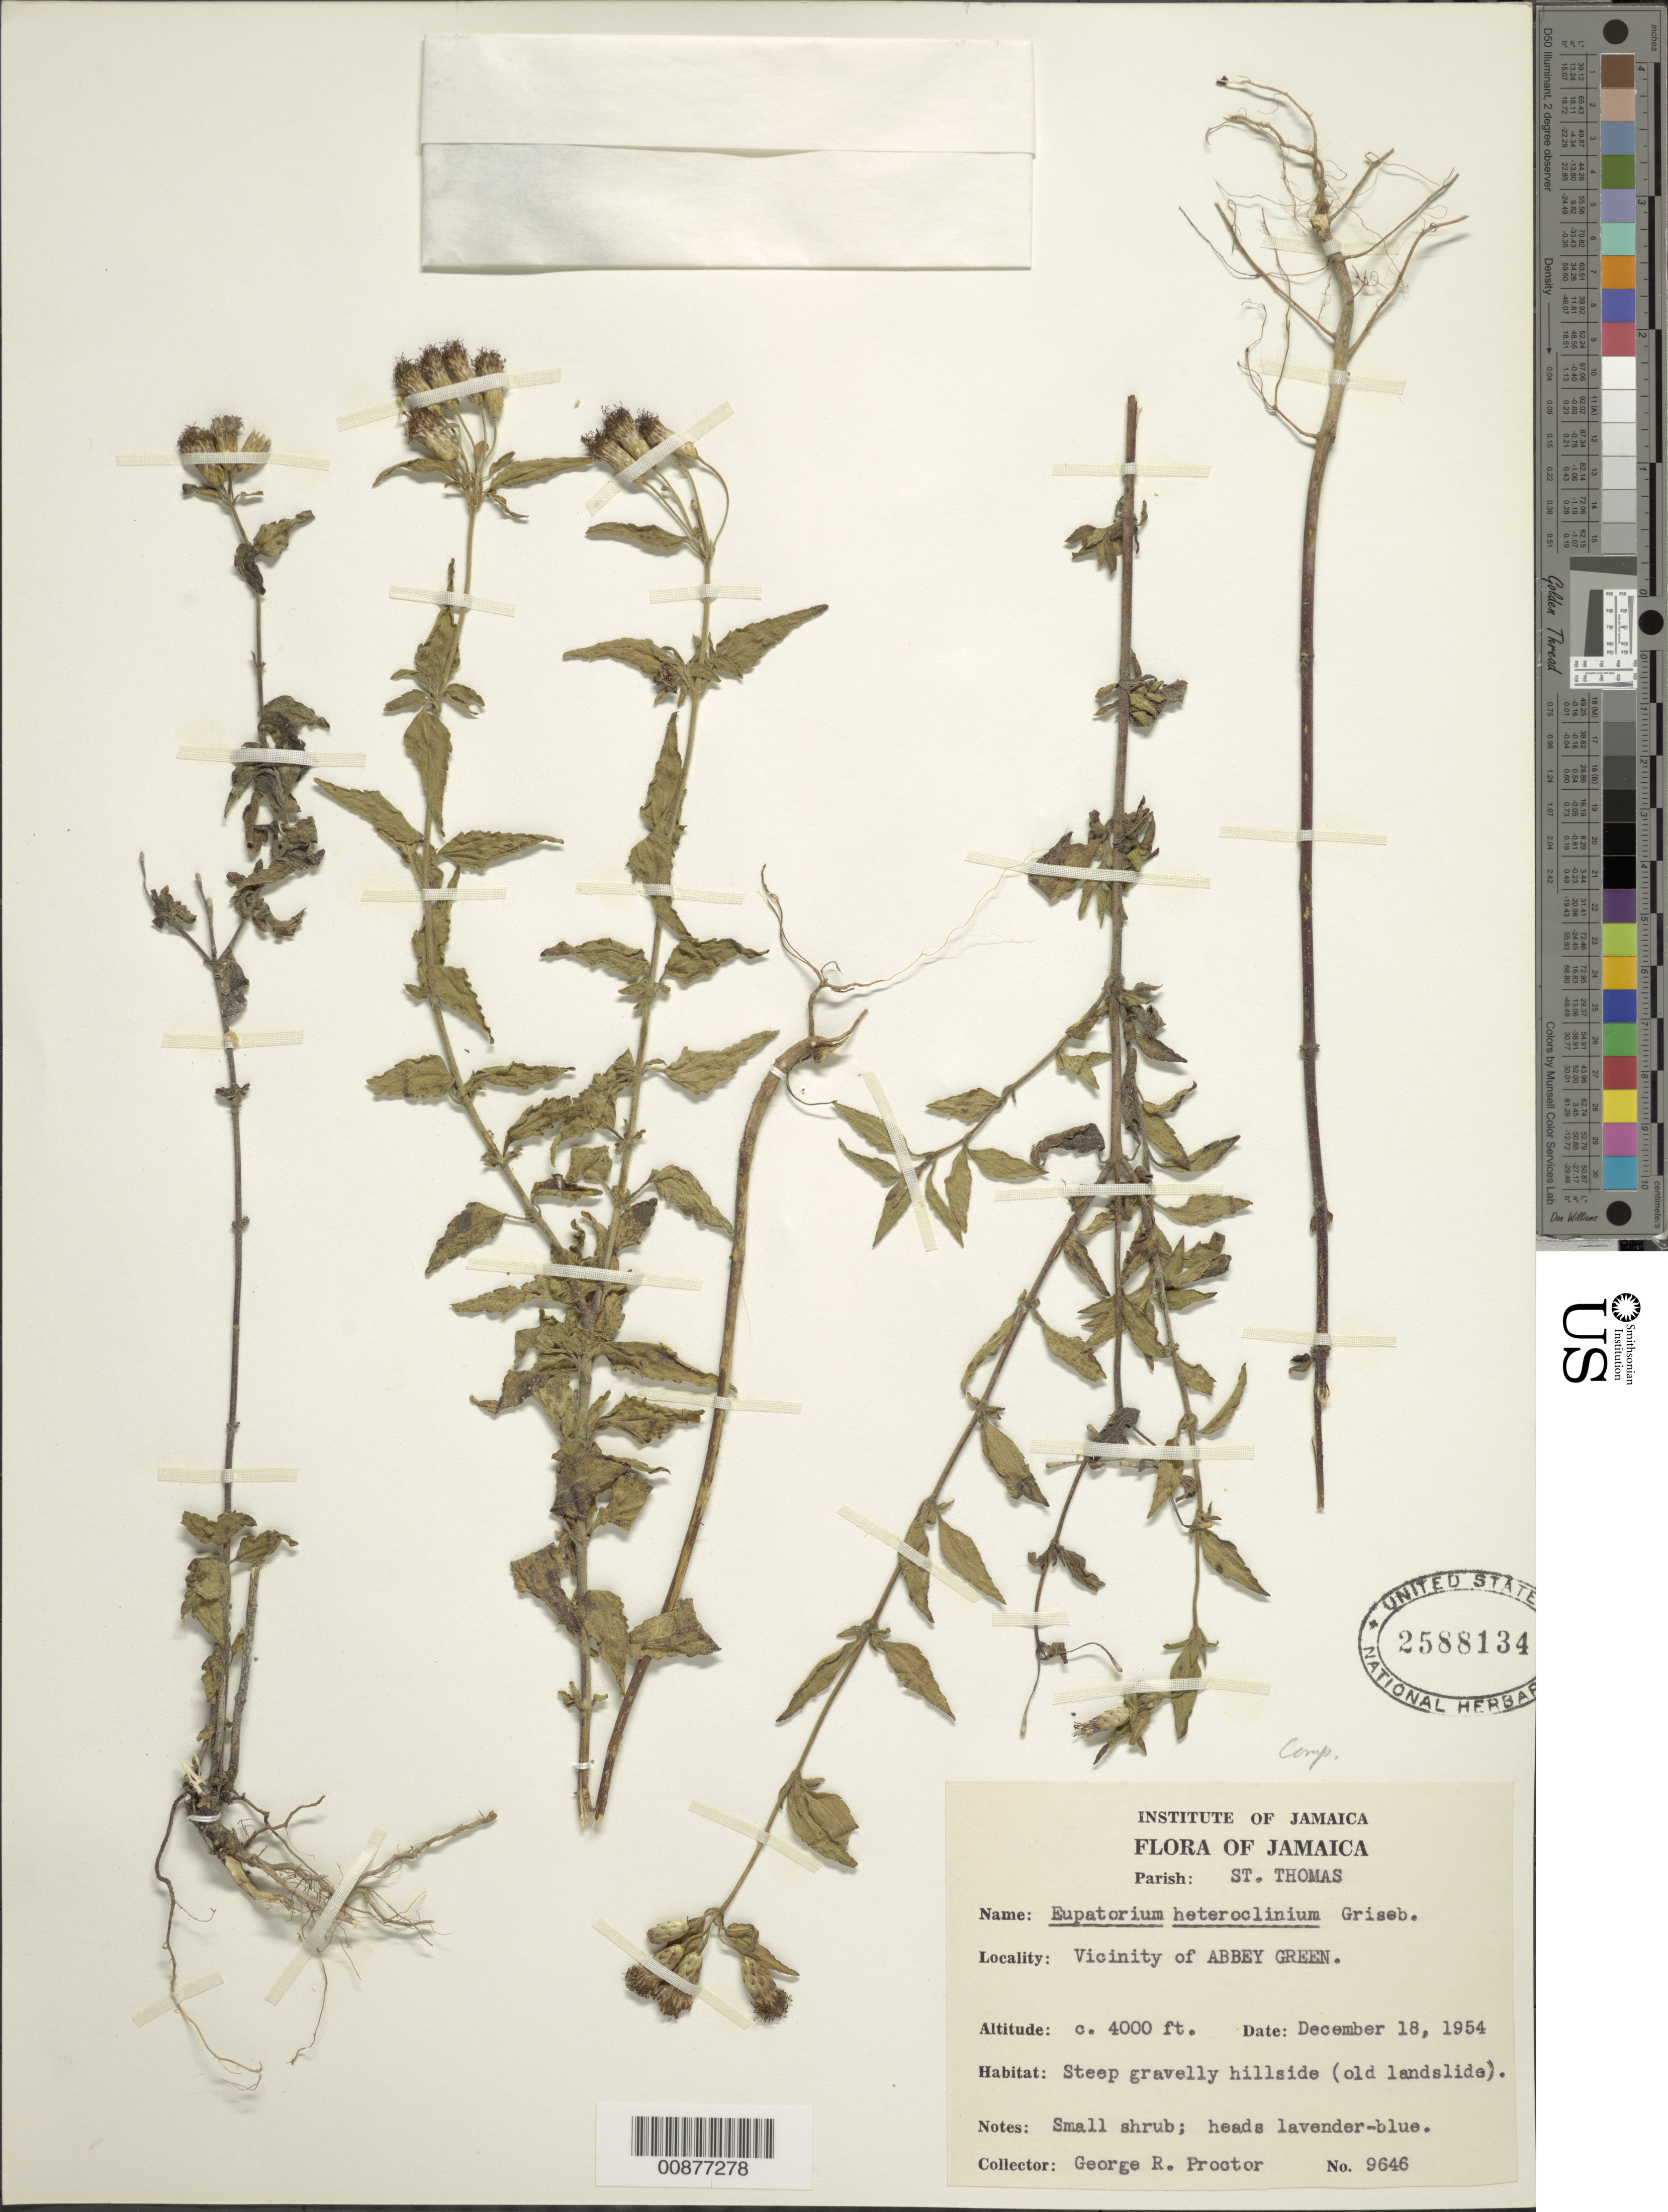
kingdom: Plantae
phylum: Tracheophyta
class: Magnoliopsida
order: Asterales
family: Asteraceae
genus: Chromolaena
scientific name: Chromolaena heteroclinia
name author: (Griseb.) R.M. King & H. Rob.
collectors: G. R. Proctor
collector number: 9646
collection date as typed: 18 Dec 1954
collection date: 1954-12-18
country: Jamaica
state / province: Saint Thomas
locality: Vicinity of Abbey Green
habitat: Steep gravelly hillside (old landslide)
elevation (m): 1219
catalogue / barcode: US 2588134